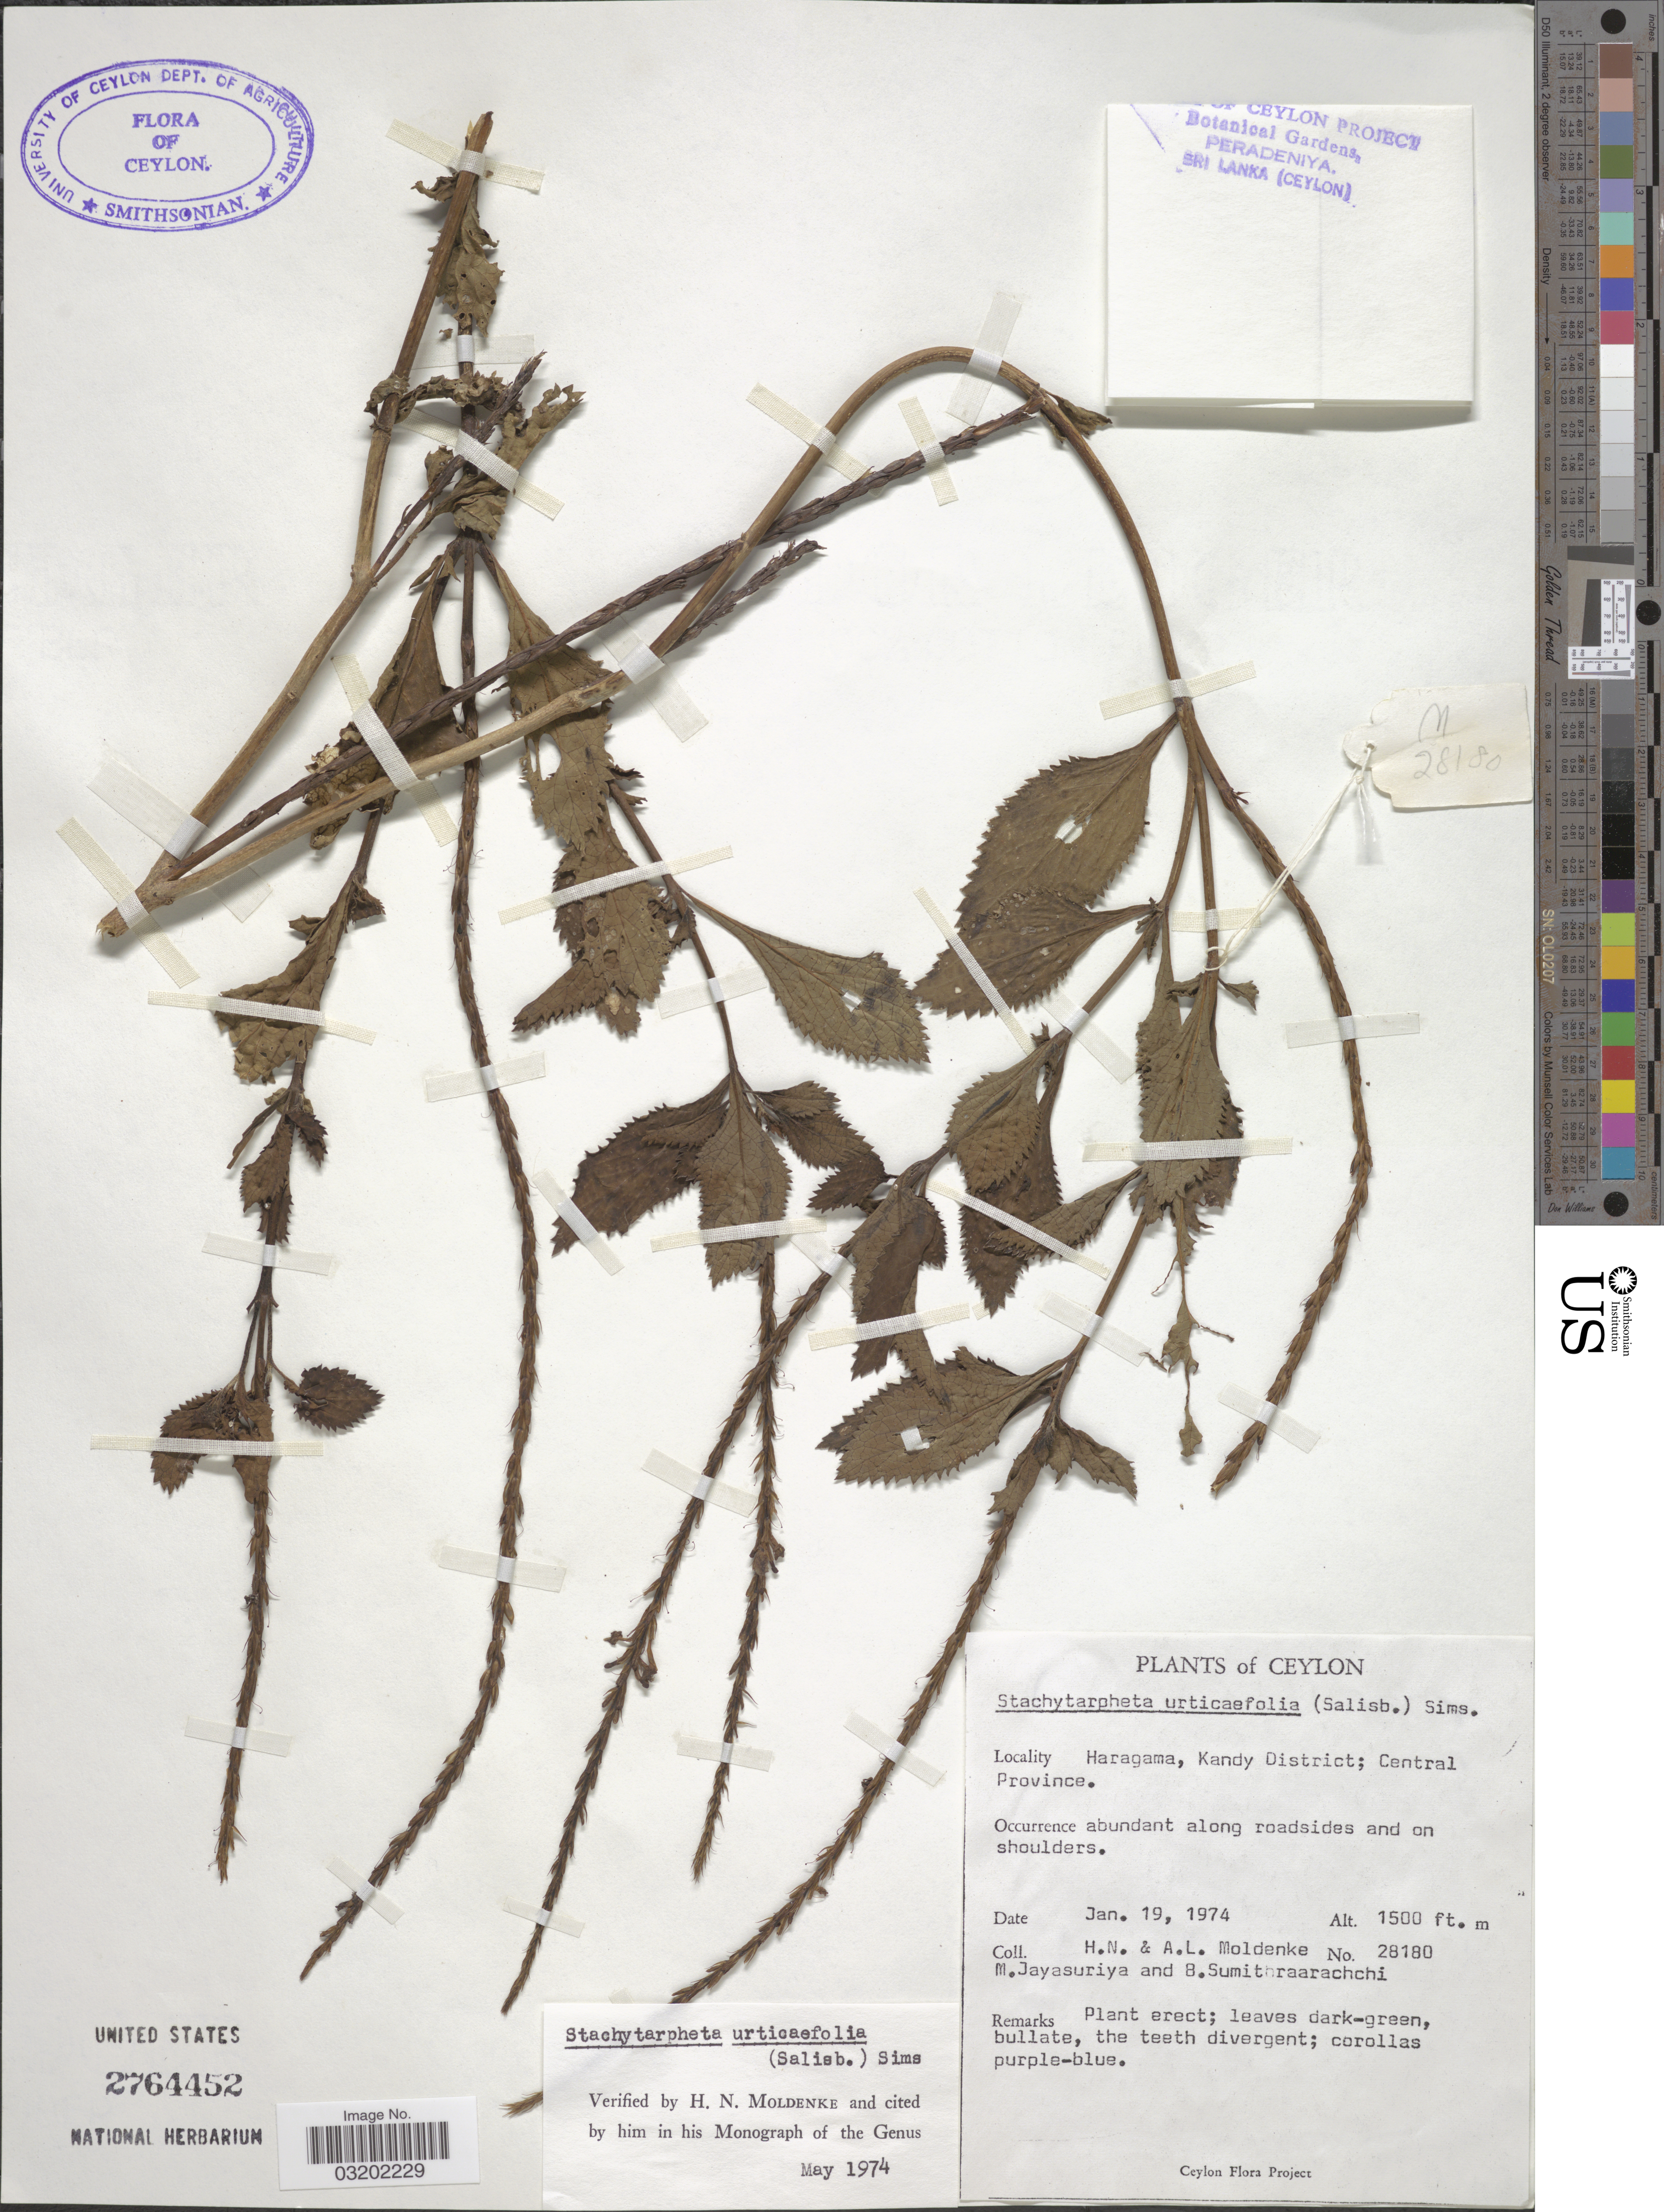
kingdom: Plantae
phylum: Tracheophyta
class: Magnoliopsida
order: Lamiales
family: Verbenaceae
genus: Stachytarpheta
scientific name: Stachytarpheta urticifolia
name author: Sims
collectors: H. N. Moldenke, A. L. Moldenke, M. Jayasuriya & D. B. Sumithraarachchi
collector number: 28180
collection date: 1974-01-19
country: Sri Lanka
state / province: Central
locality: Ceylon. Haragama, Kandy District.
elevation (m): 457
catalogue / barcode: US 2764452